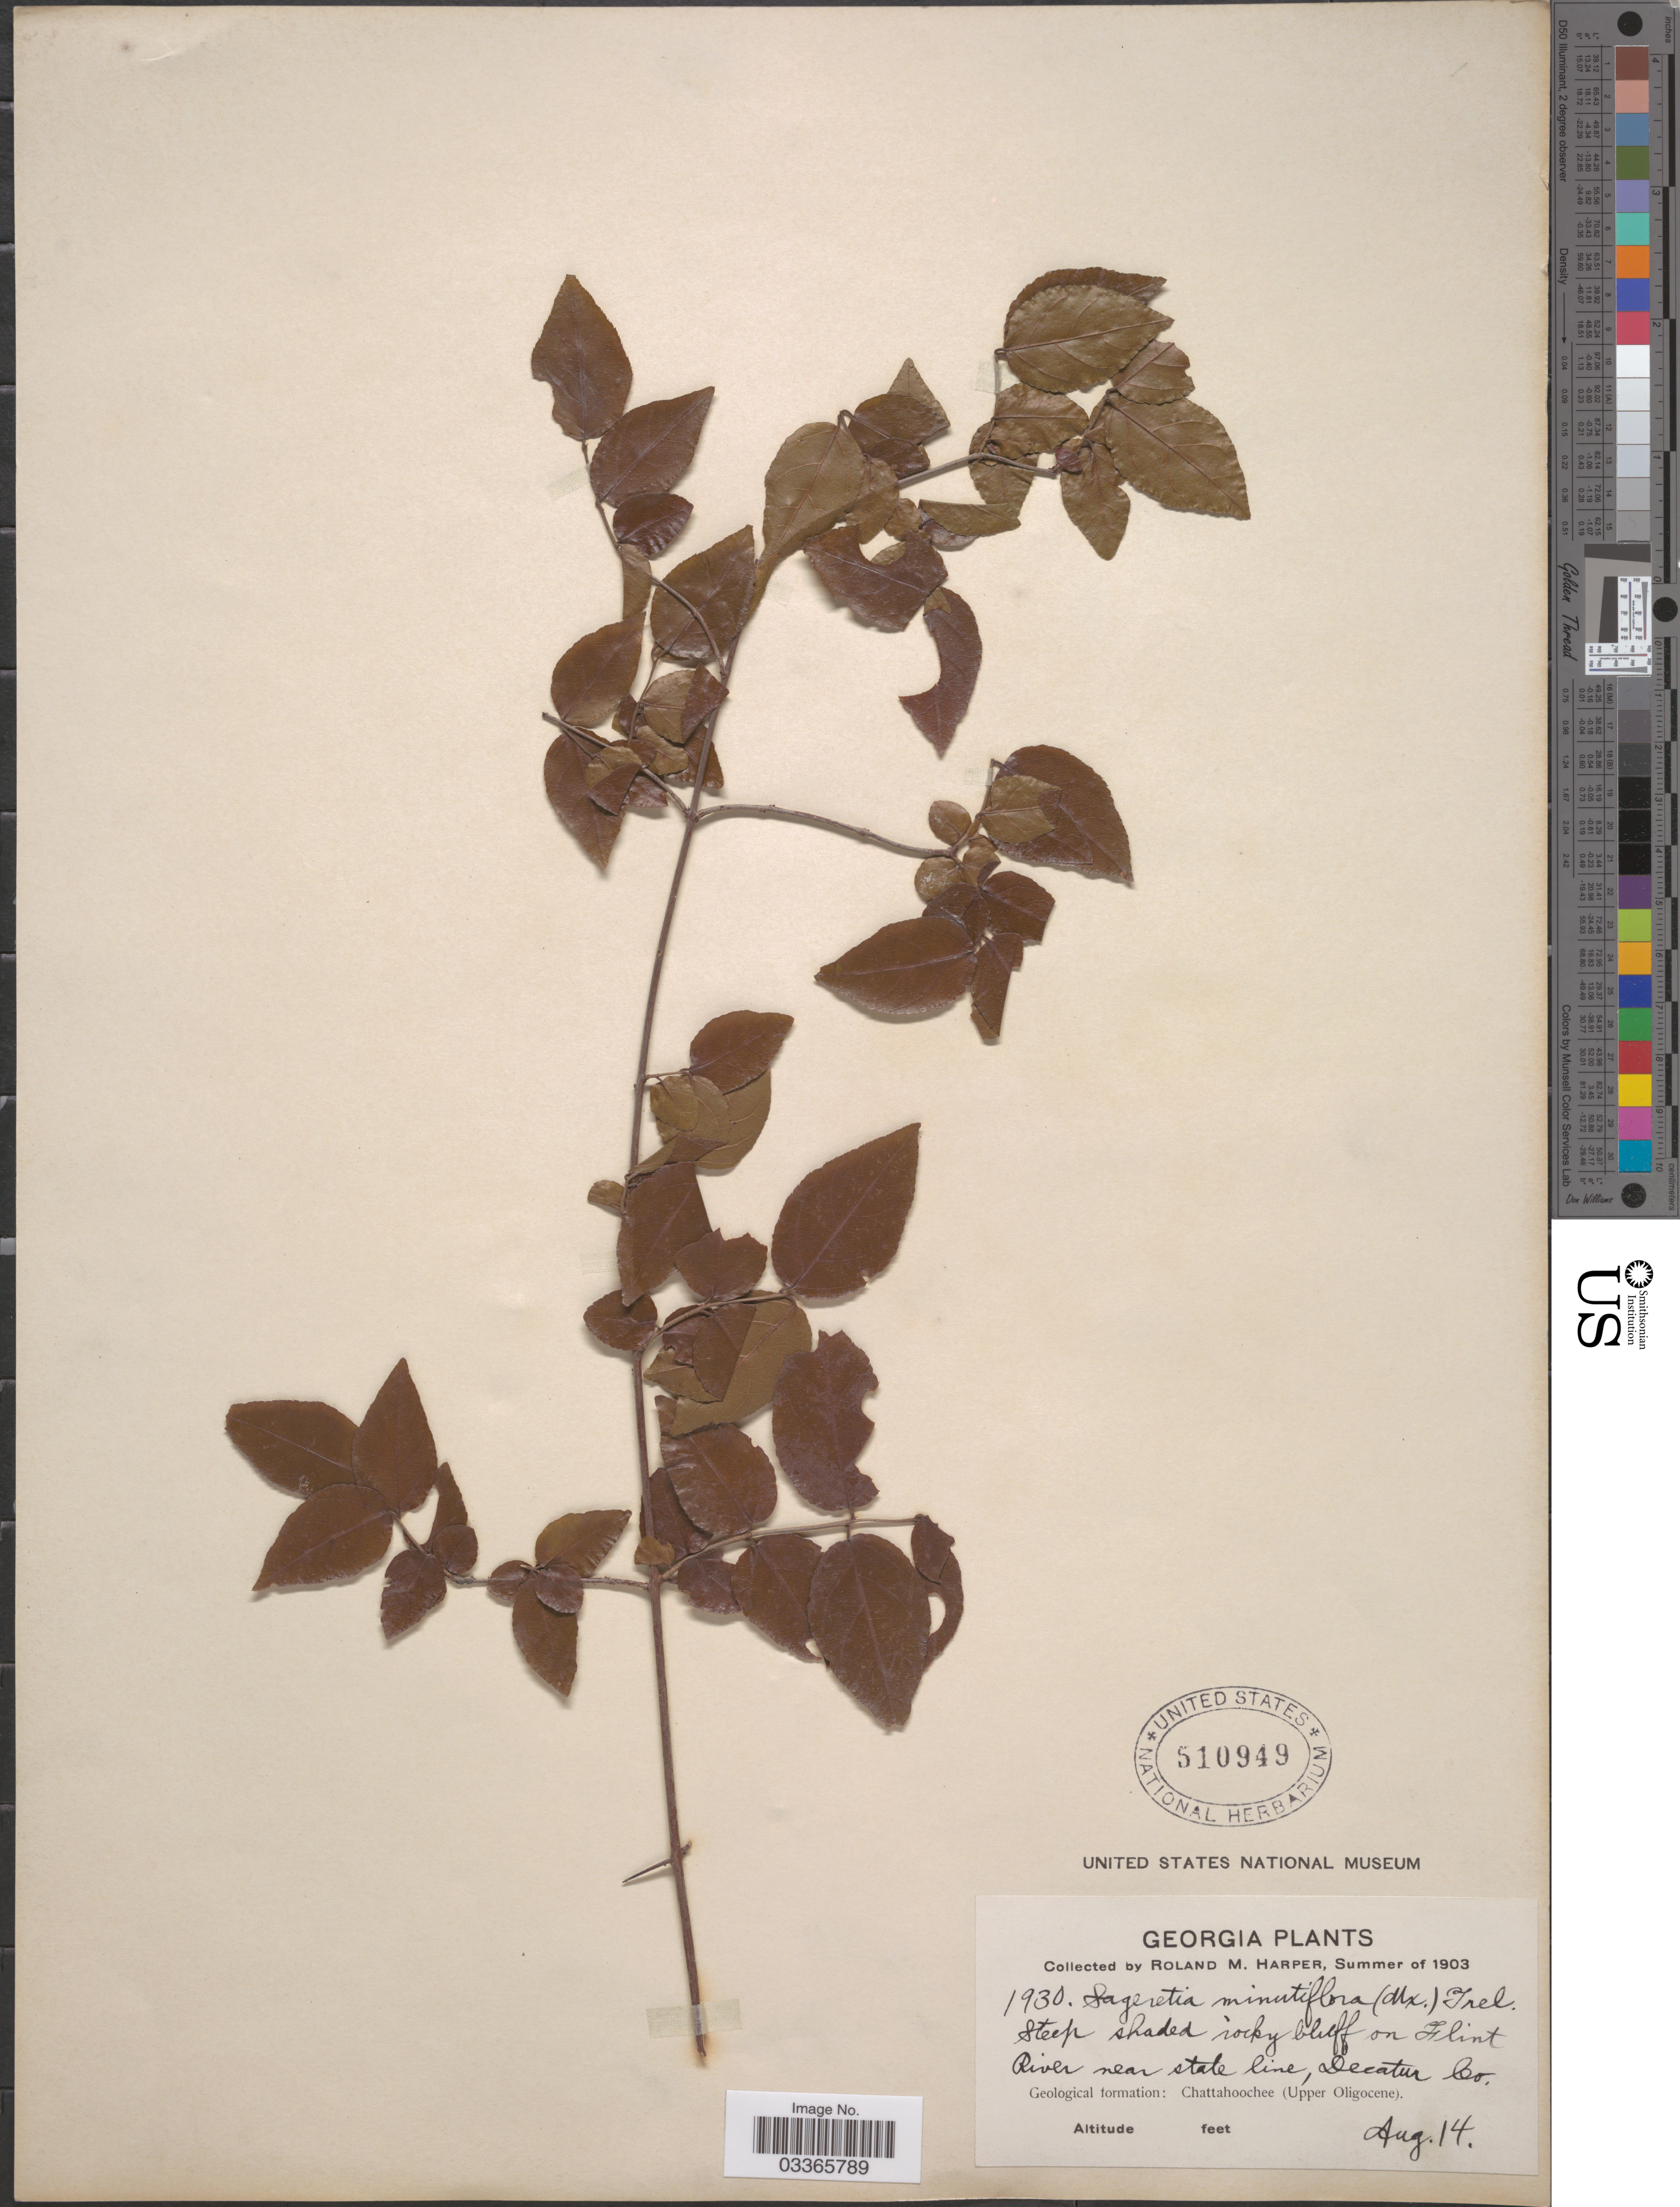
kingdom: Plantae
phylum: Tracheophyta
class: Magnoliopsida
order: Rosales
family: Rhamnaceae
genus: Sageretia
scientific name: Sageretia minutiflora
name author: (Michx.) Trel.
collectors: R. M. Harper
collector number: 1930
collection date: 1903-08-14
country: United States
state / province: Georgia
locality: Steep shaded rocky bluff on Flint River near state line, Decatur Co. Geological formation: Chattahoochee (Upper Oligocene).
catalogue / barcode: US 510949